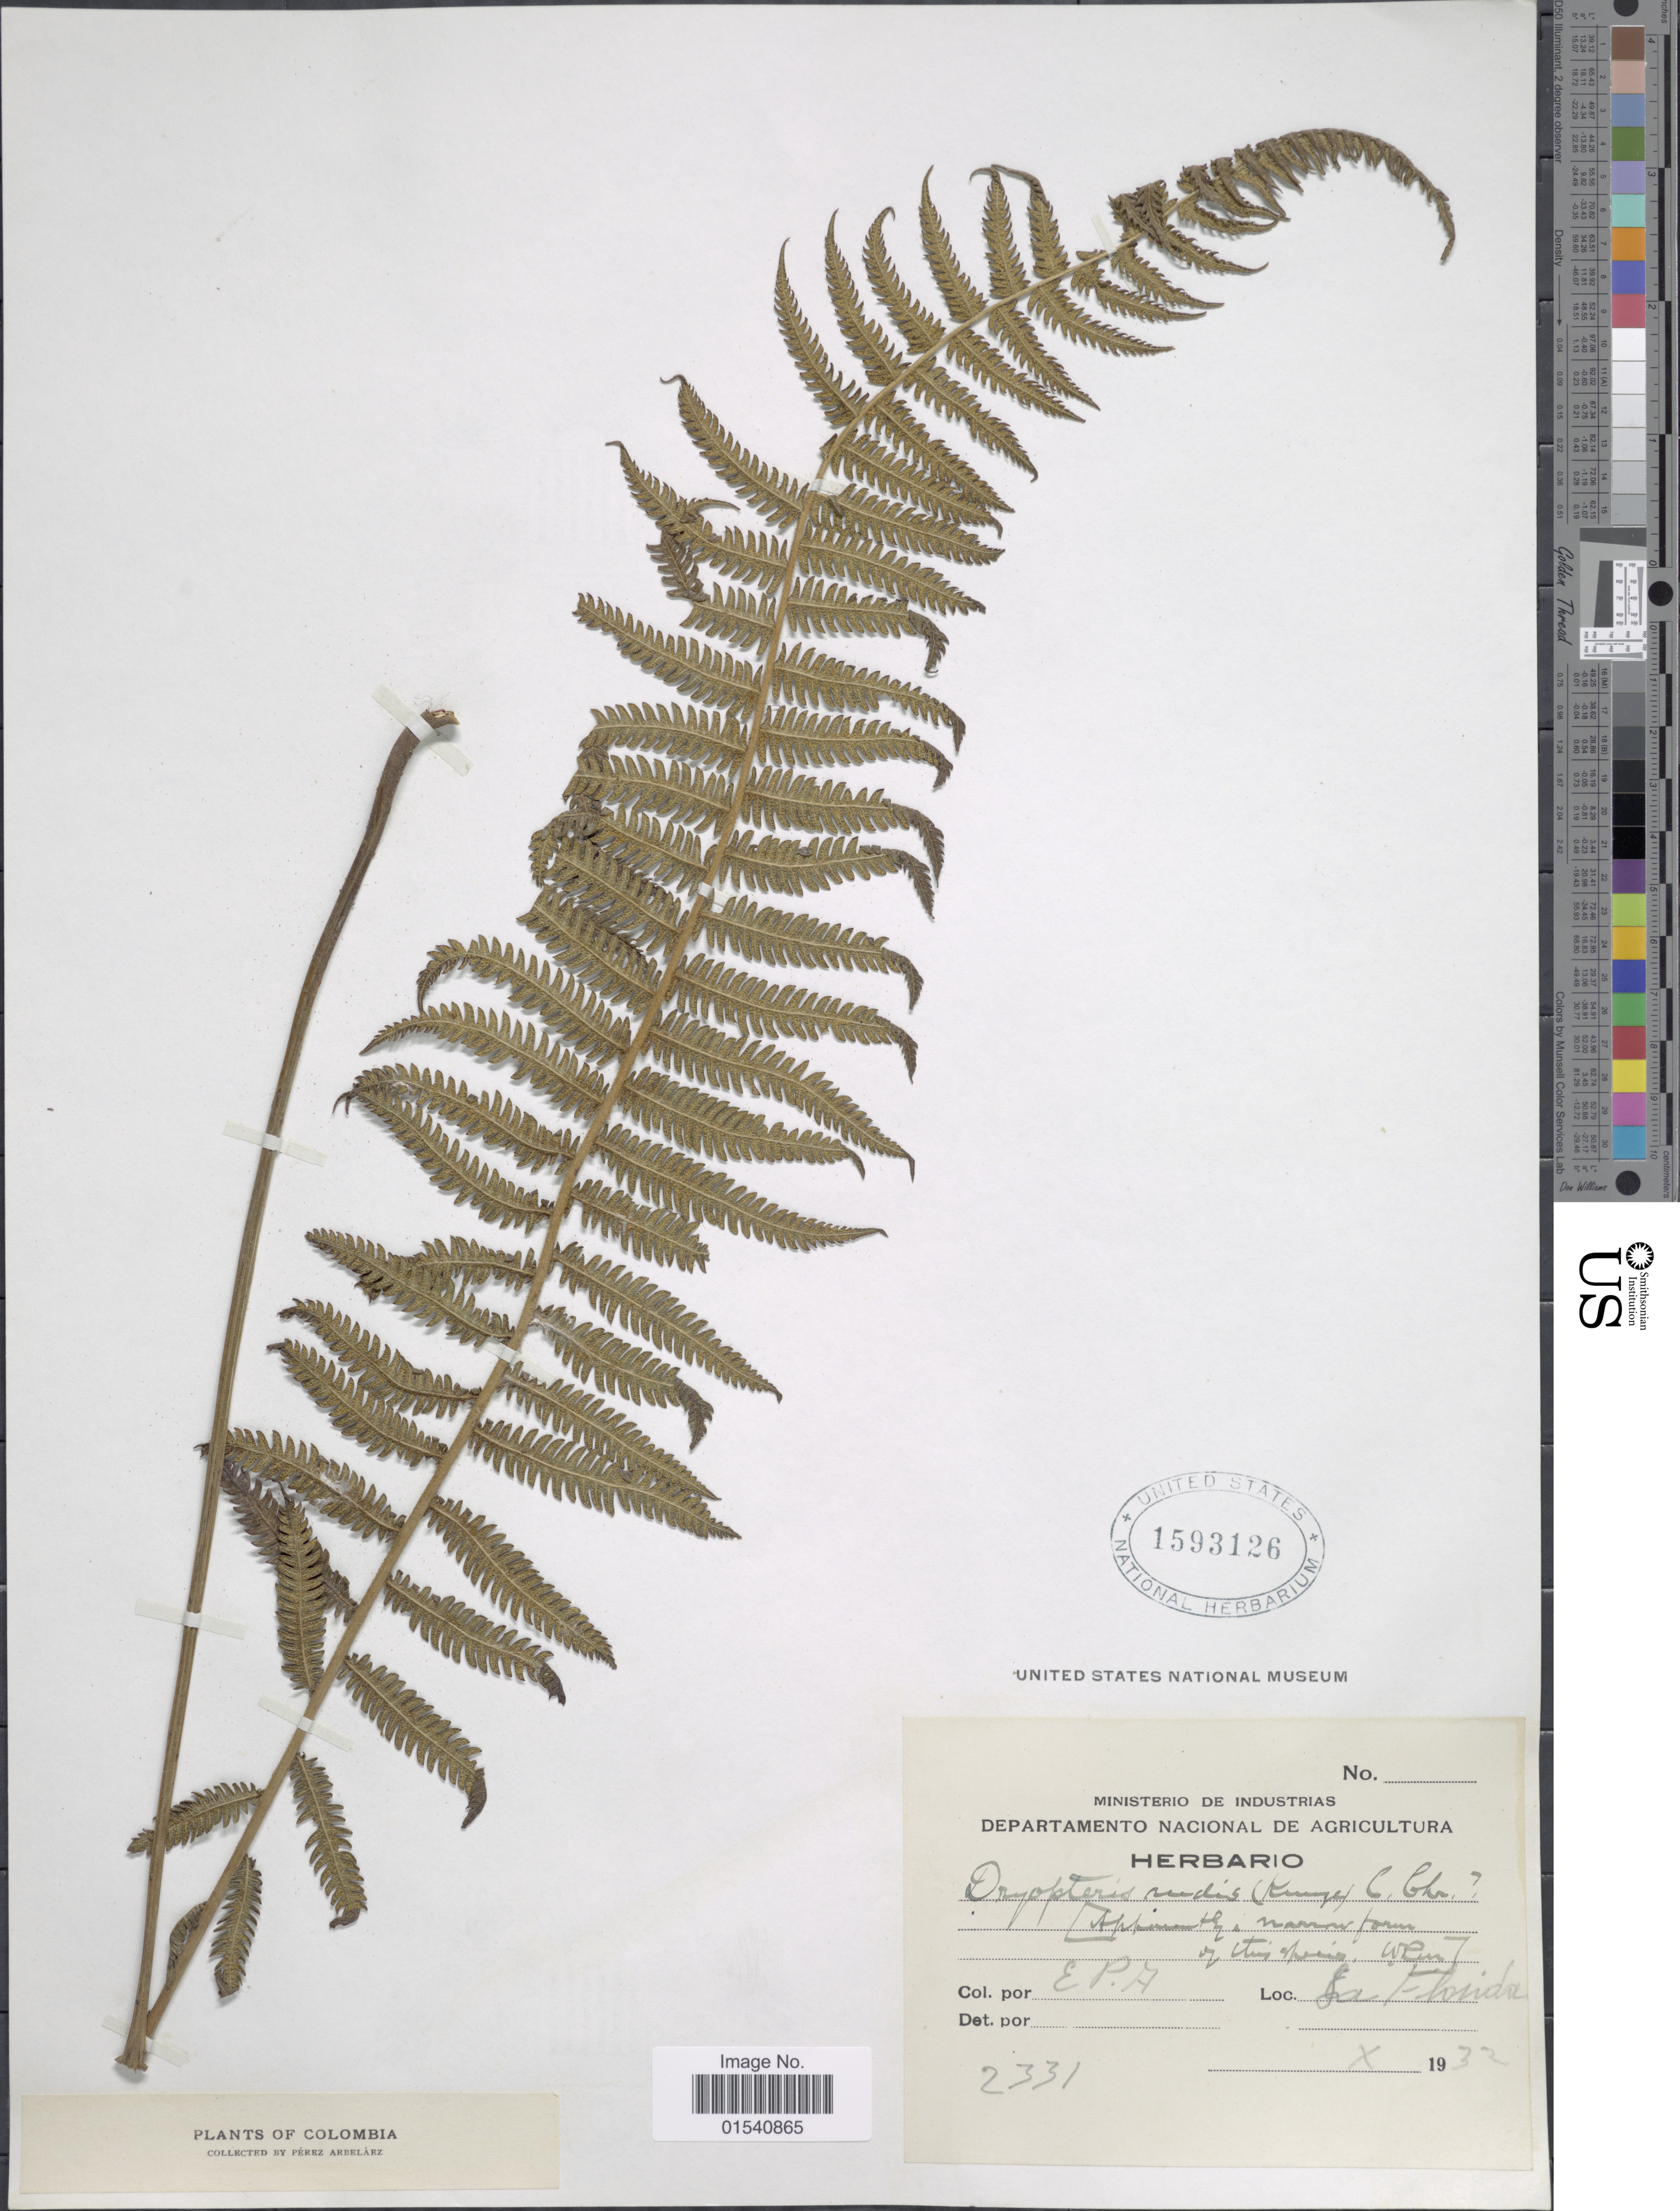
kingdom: Plantae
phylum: Tracheophyta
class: Polypodiopsida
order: Polypodiales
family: Thelypteridaceae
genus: Amauropelta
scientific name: Amauropelta rudis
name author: (Kunze) Pic. Serm.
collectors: E. Pérez Arbeláez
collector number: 2331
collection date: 1932-10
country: Colombia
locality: Sa Florida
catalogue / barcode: US 1593126